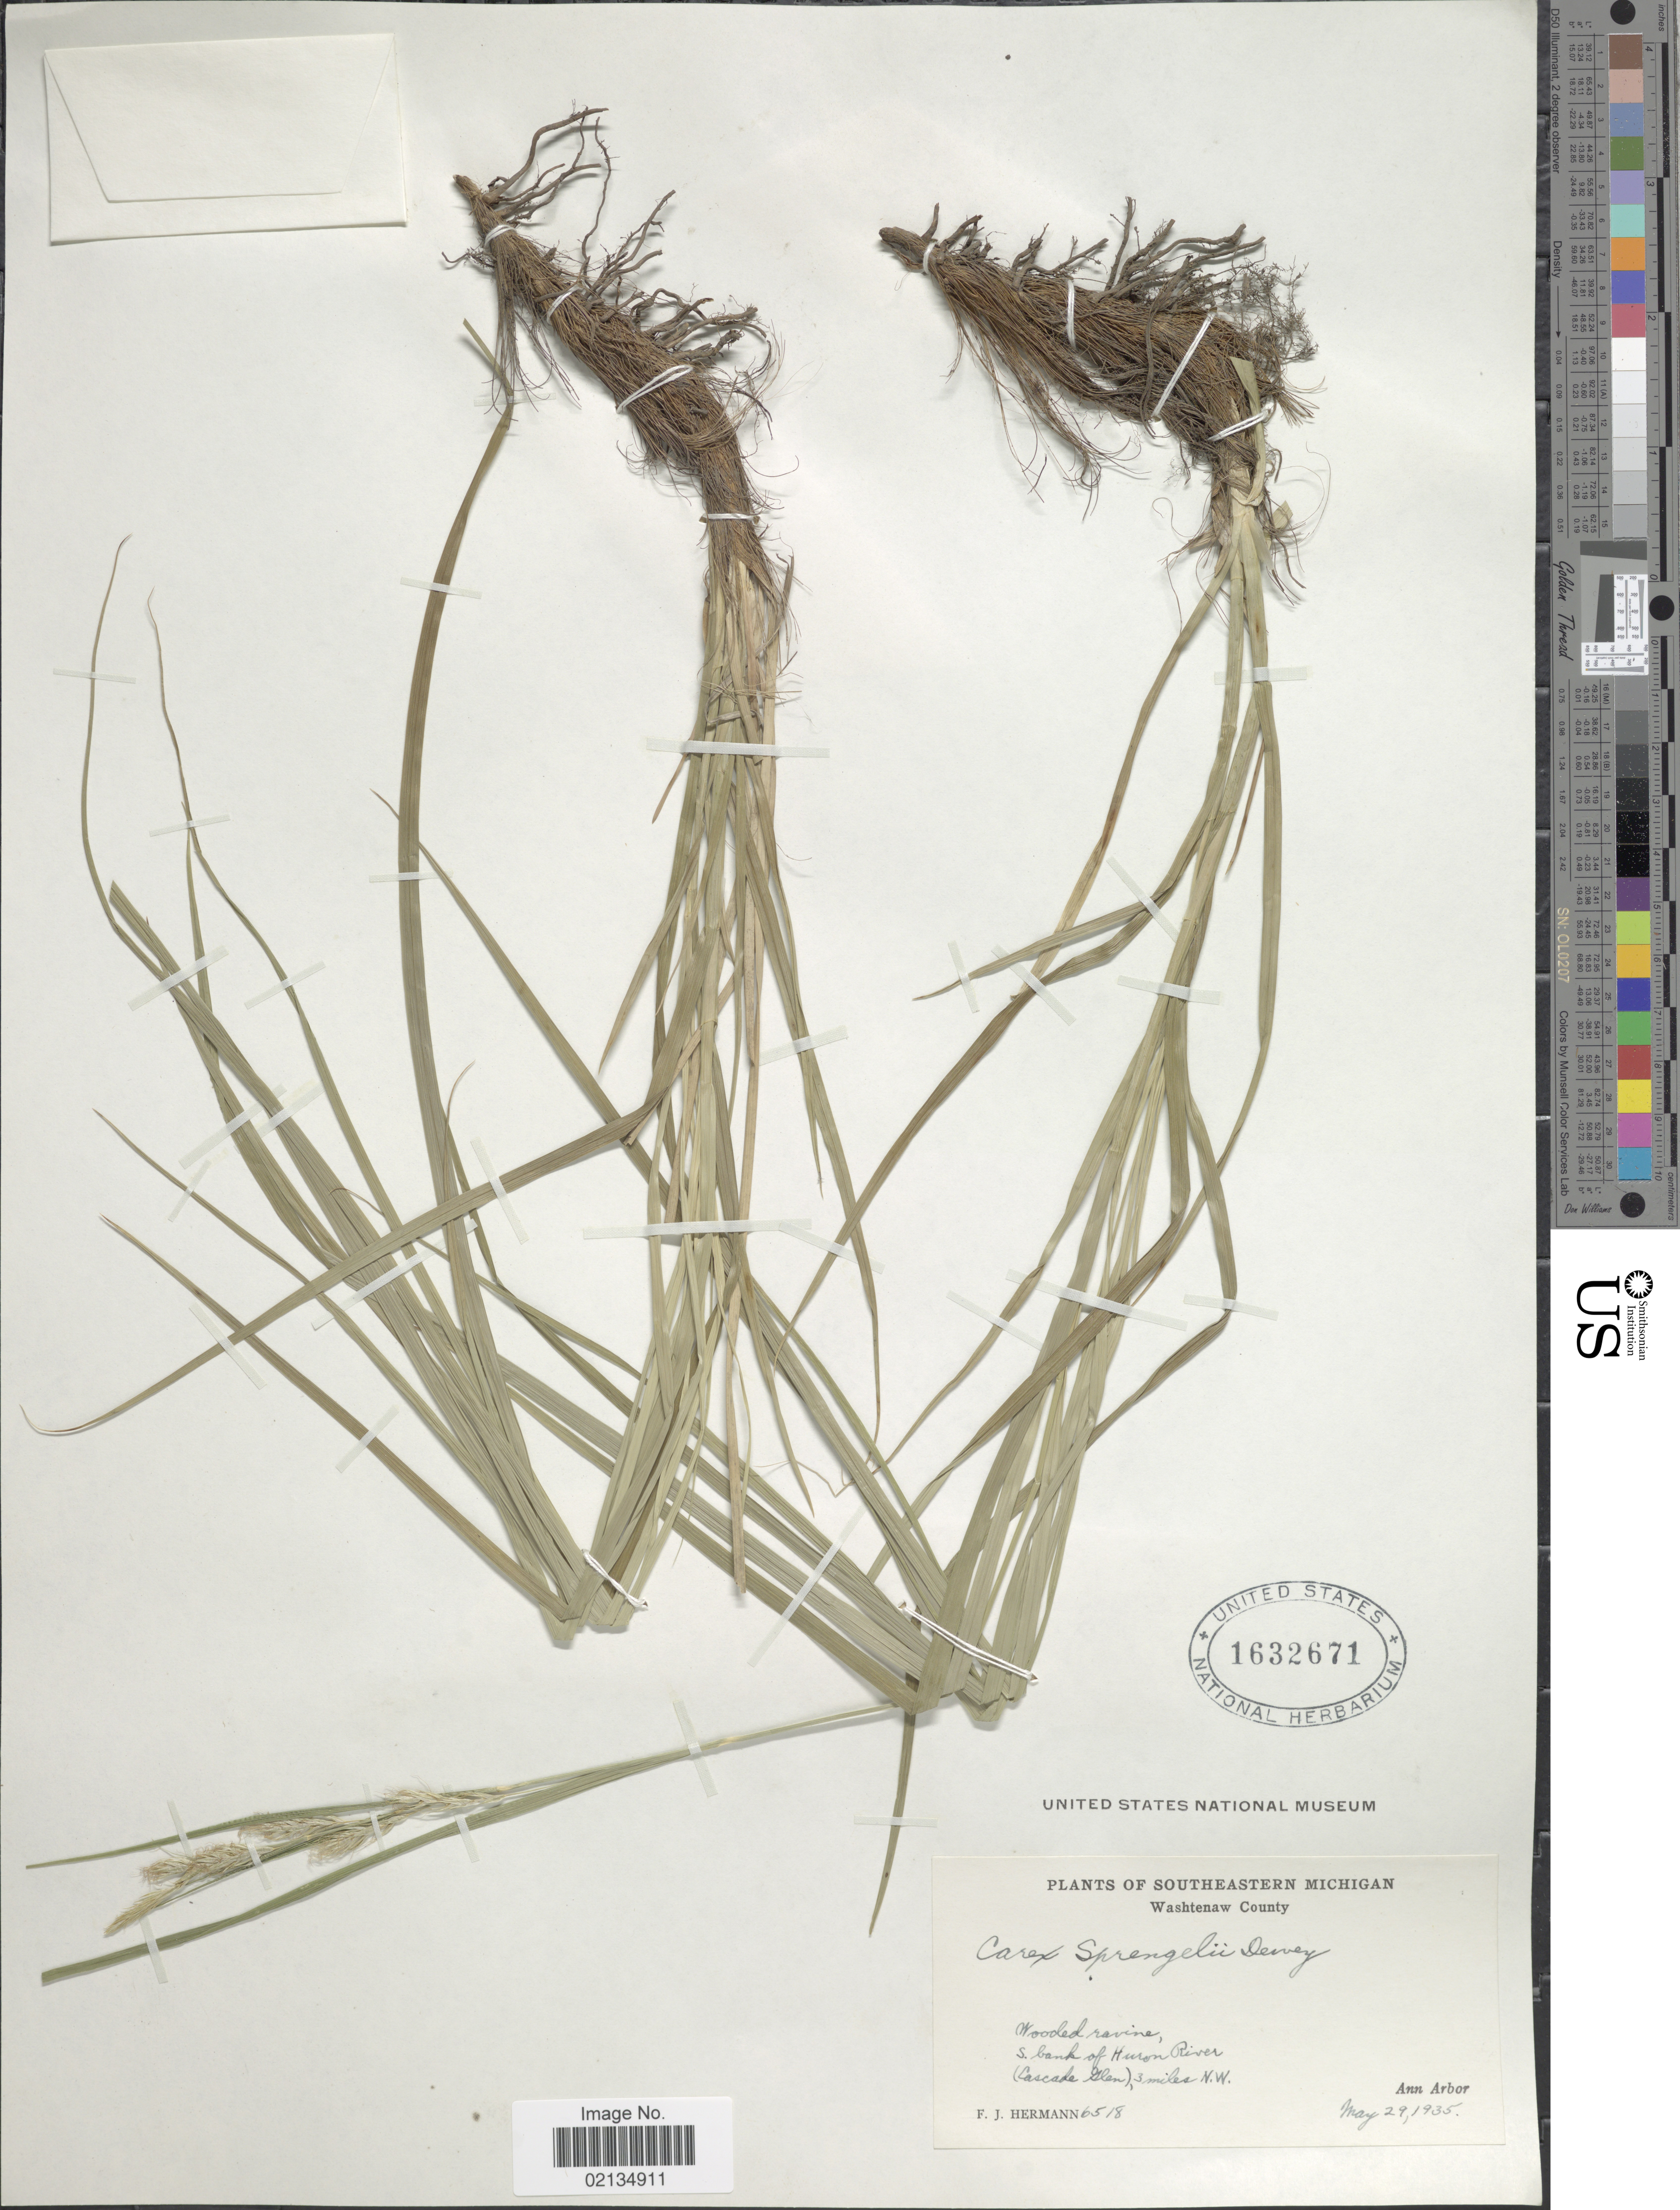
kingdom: Plantae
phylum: Tracheophyta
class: Liliopsida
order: Poales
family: Cyperaceae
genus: Carex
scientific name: Carex sprengelii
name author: Dewey ex Spreng.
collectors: F. J. Hermann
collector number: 6518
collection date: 1935-05-29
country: United States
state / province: Michigan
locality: Southeastern Michigan, Wooded ravine, S.banl of Huron River, (Cascade Glen), 3 miles N.W. Ann Arbor.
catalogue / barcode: US 1632671